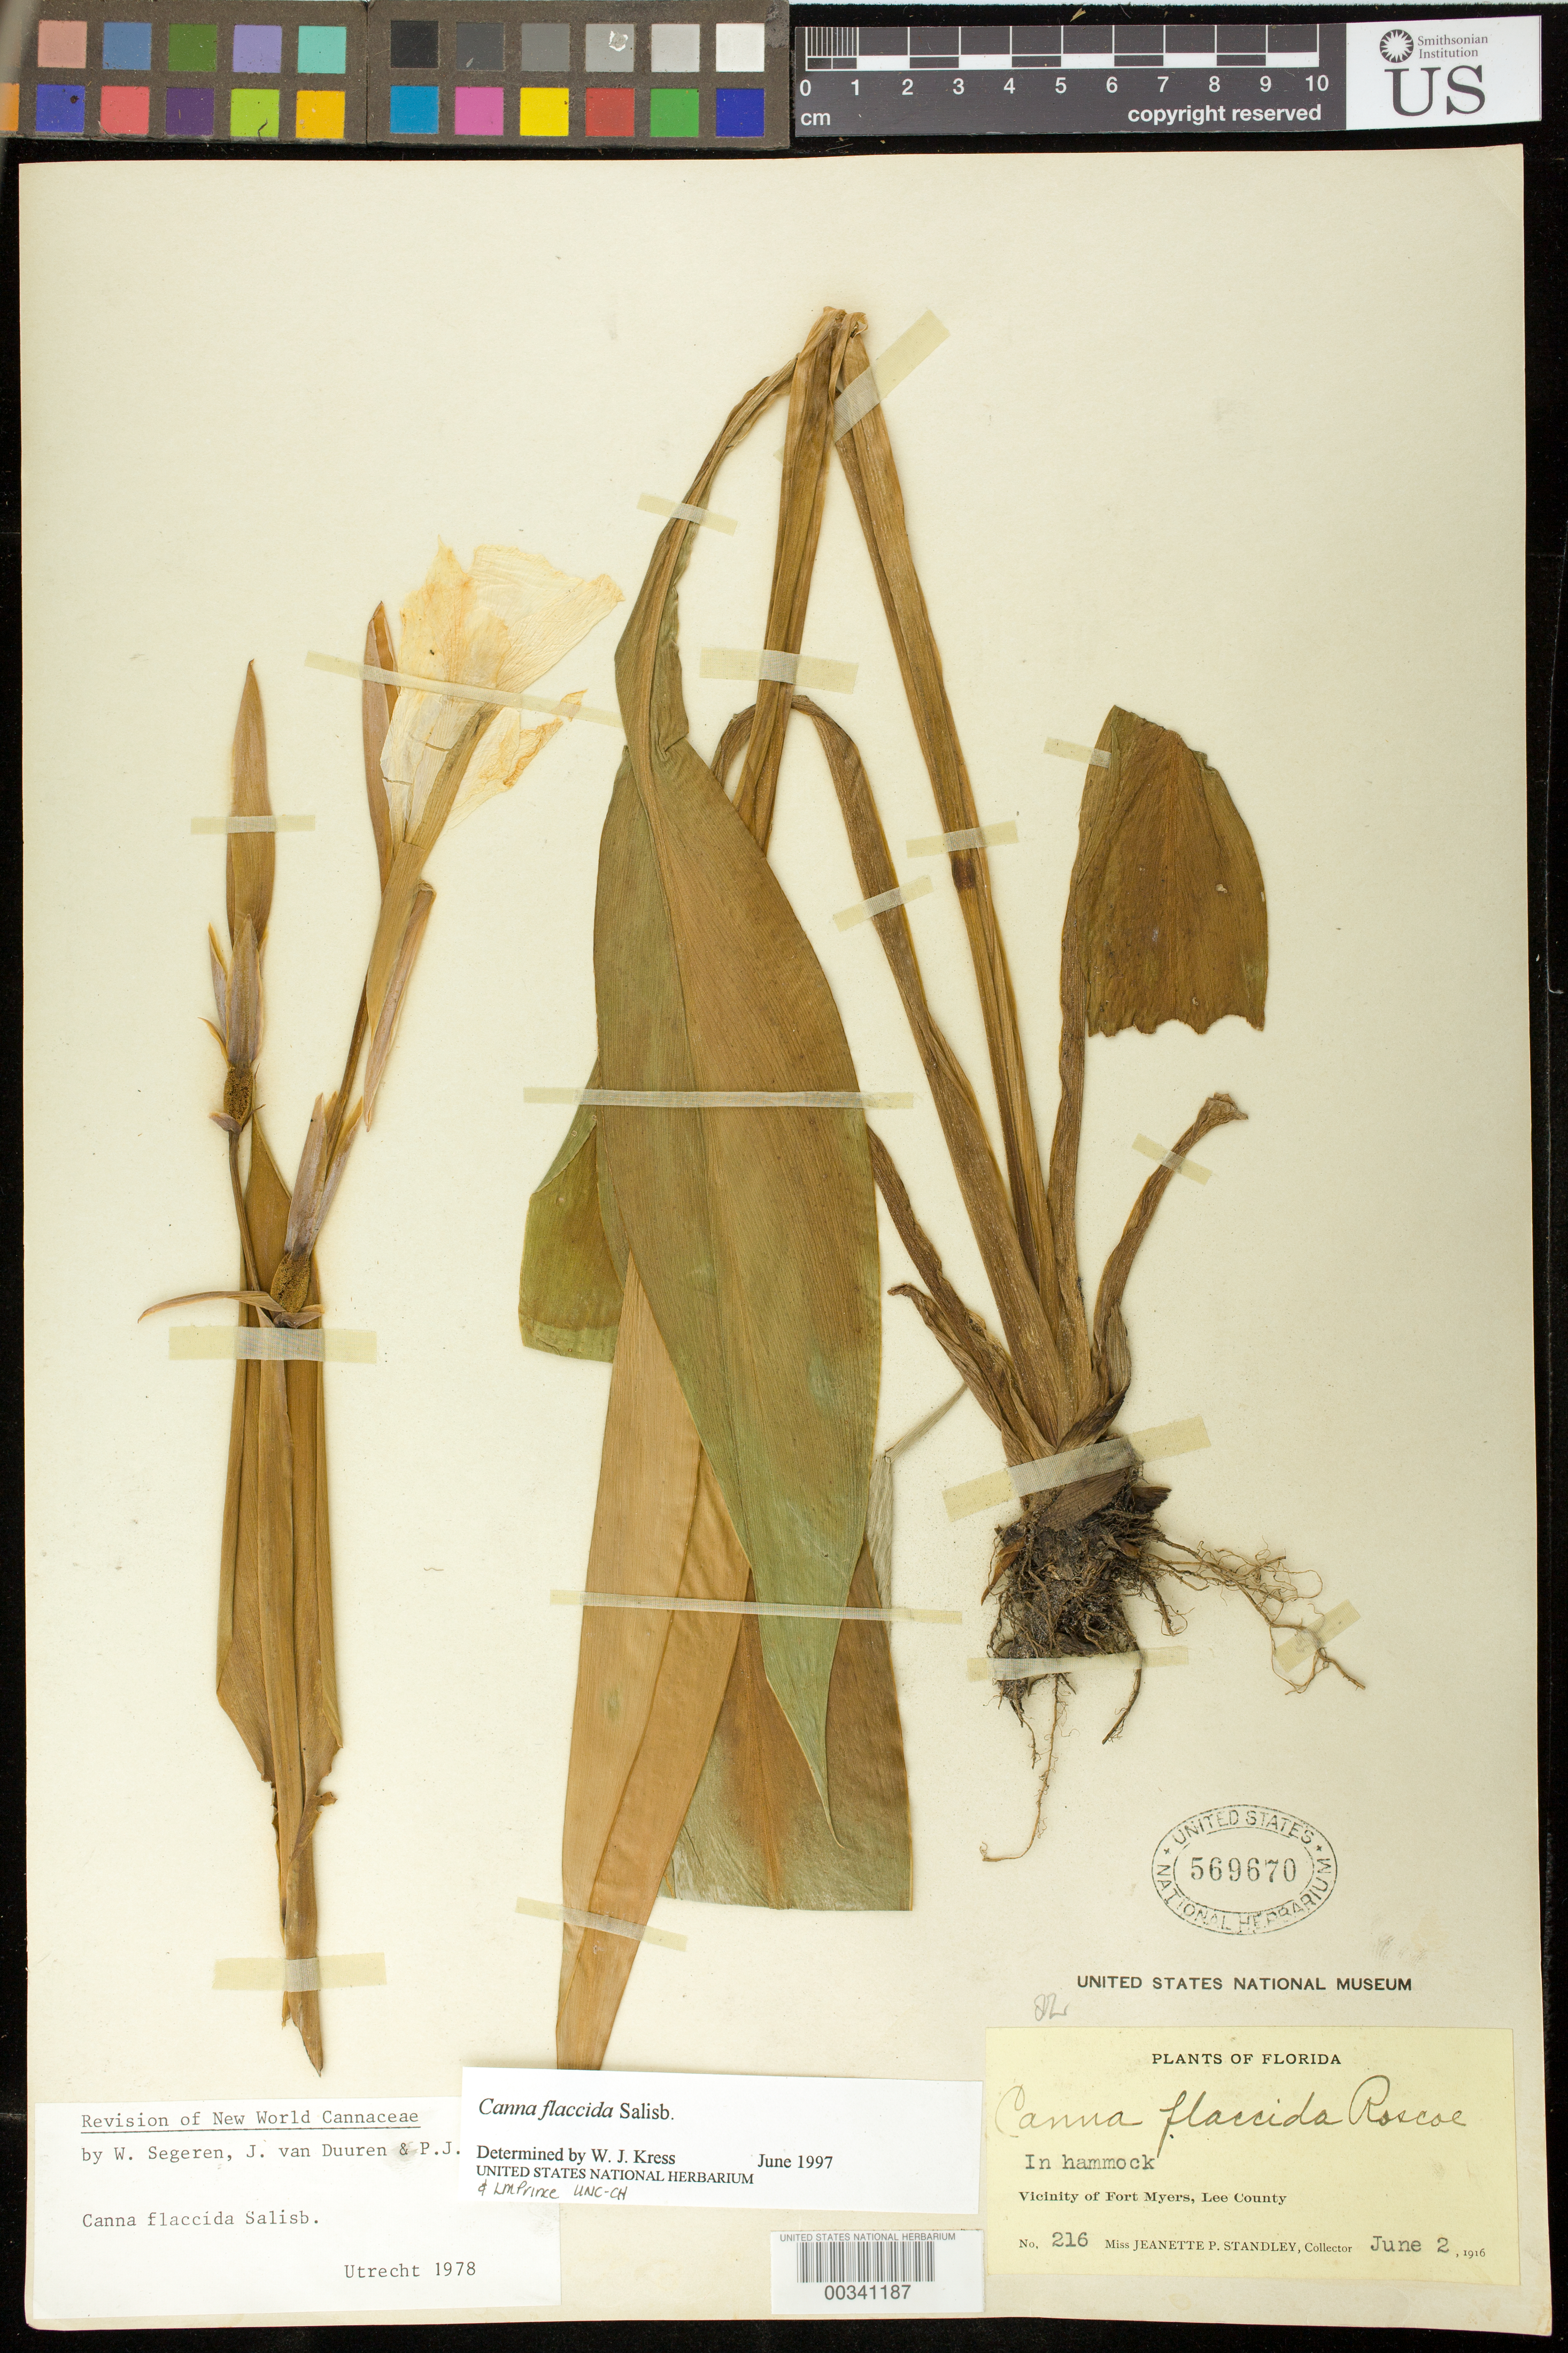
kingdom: Plantae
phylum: Tracheophyta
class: Liliopsida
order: Zingiberales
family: Cannaceae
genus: Canna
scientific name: Canna flaccida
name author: Salisb.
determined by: Segeren, W.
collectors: J. P. Standley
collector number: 216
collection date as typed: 02 Jun 1916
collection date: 1916-06-02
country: United States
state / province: Florida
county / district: Lee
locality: Vicinity of fort myers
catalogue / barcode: US 569670